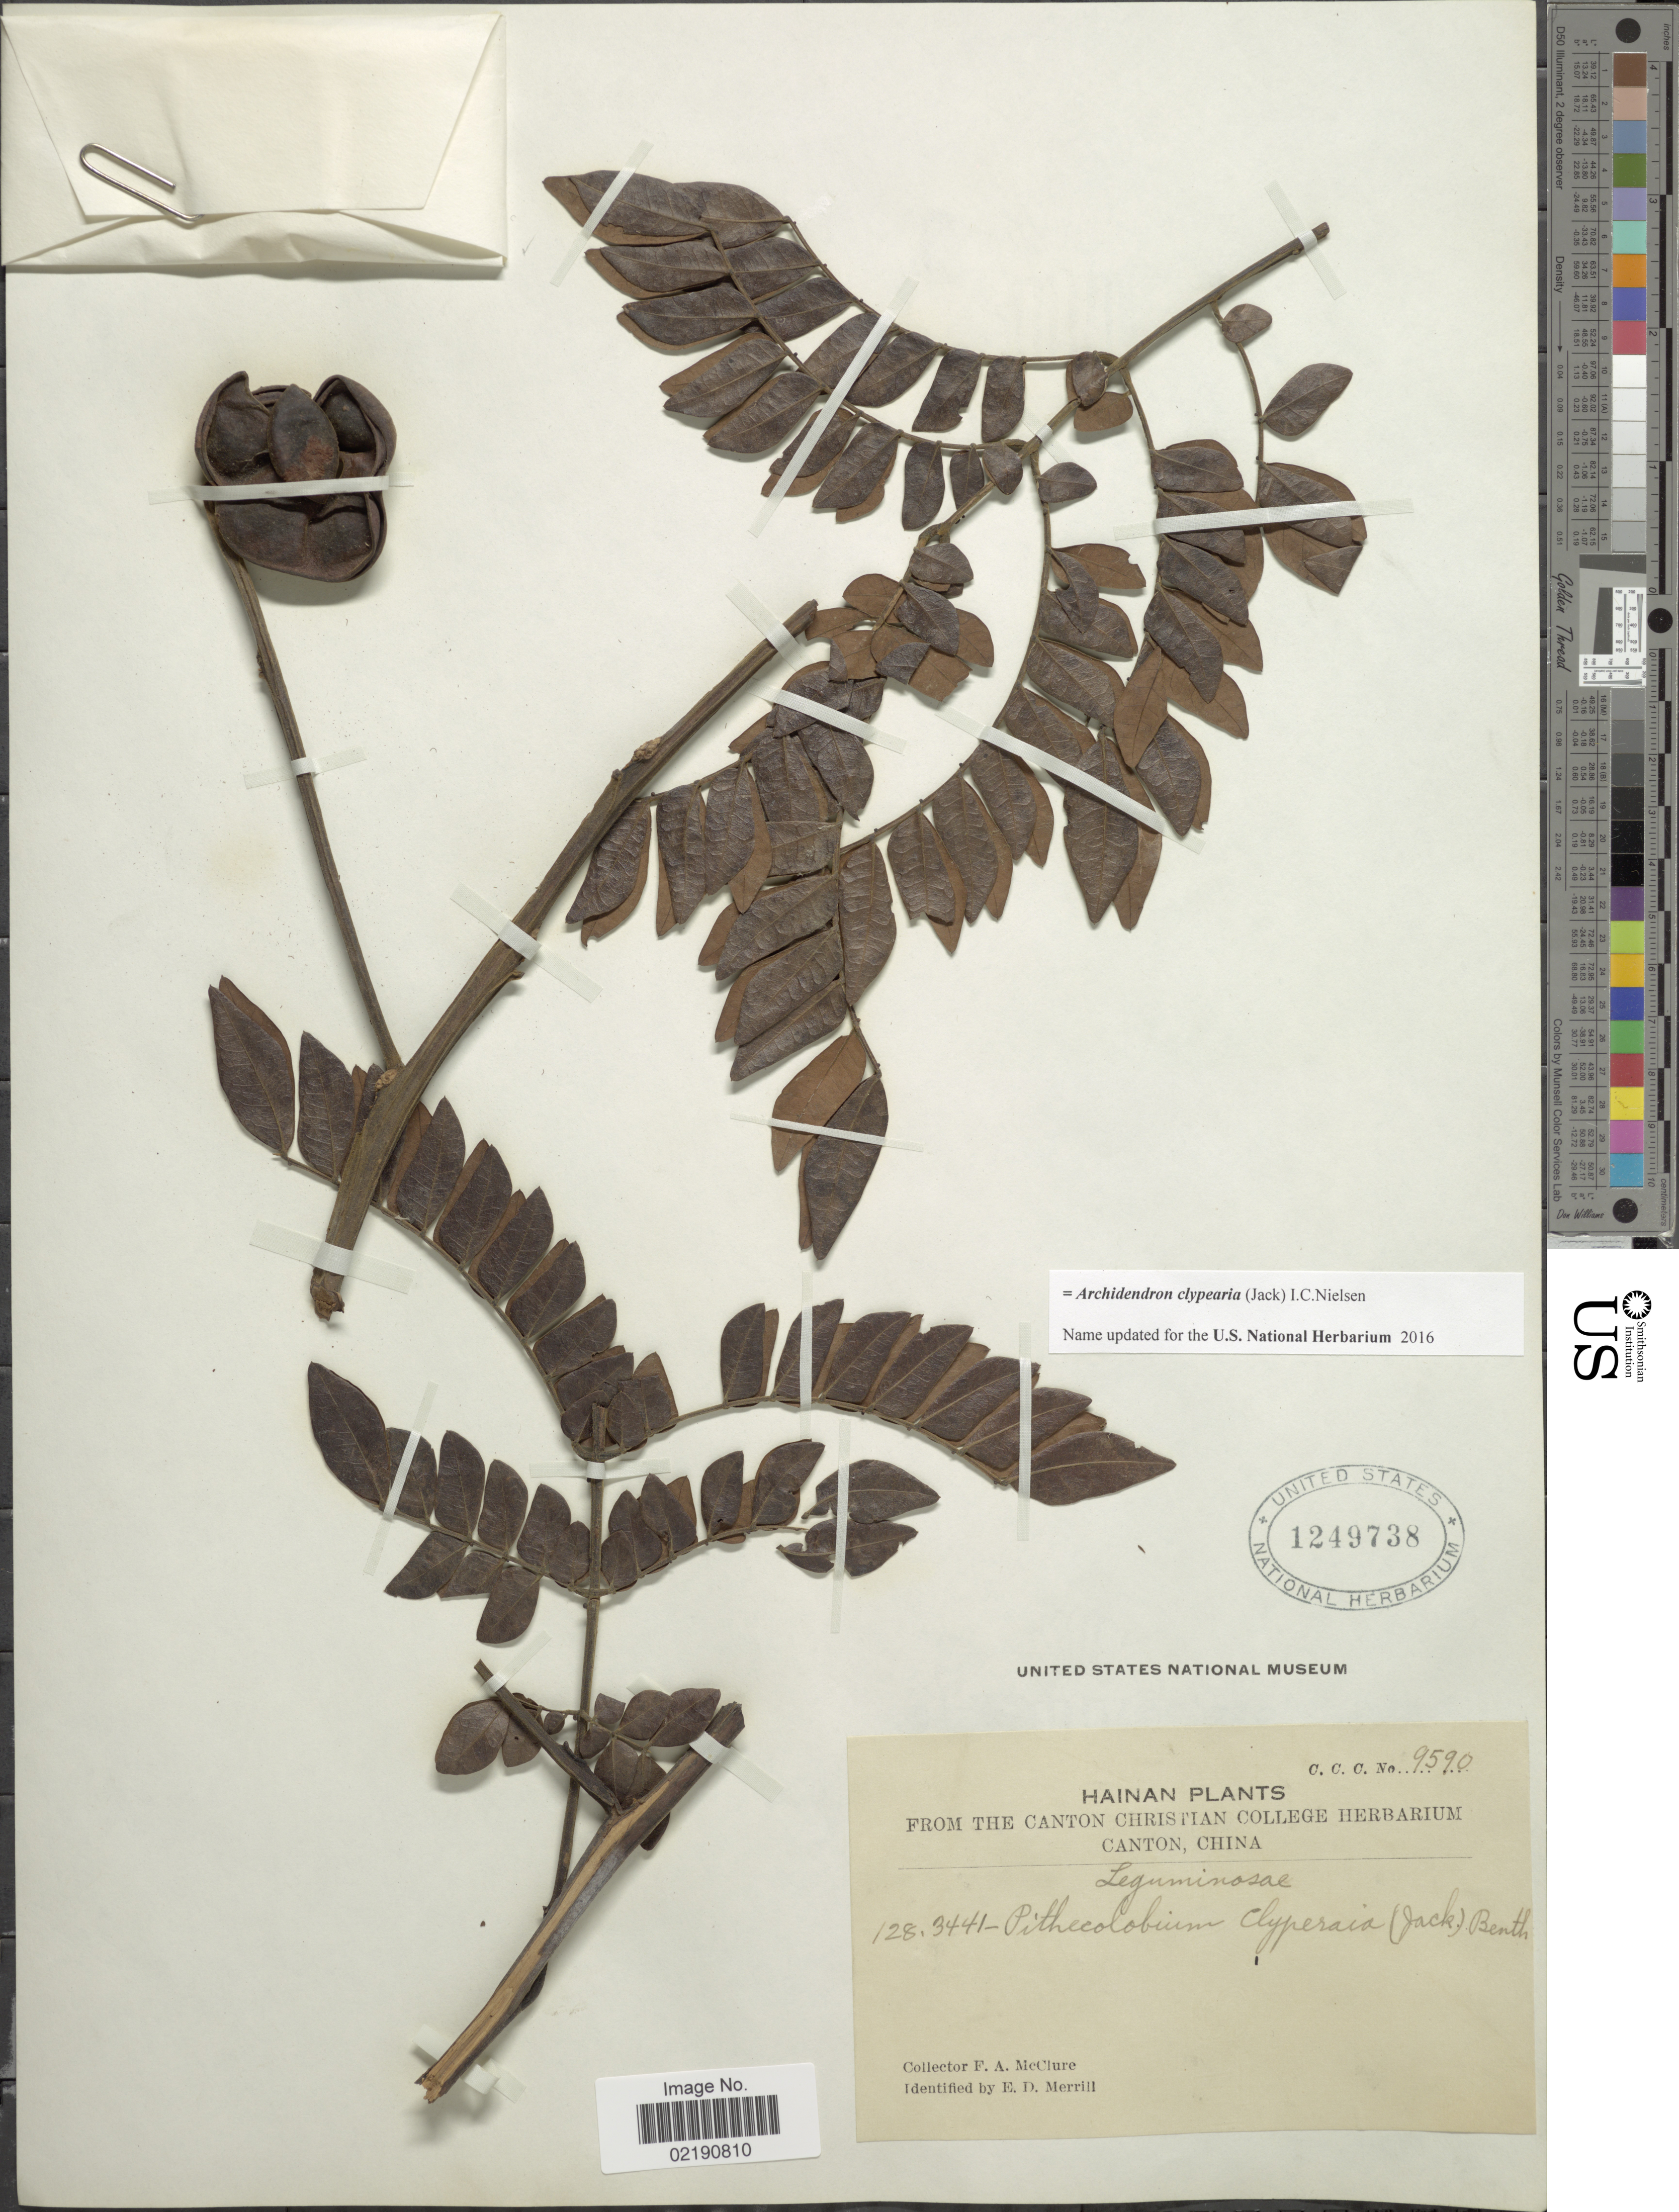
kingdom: Plantae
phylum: Tracheophyta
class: Magnoliopsida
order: Fabales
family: Fabaceae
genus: Archidendron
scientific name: Archidendron clypearia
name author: (Jack) I.C. Nielsen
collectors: F. A. McClure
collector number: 128/3441/9590*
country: China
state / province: Hainan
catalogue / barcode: US 1249738